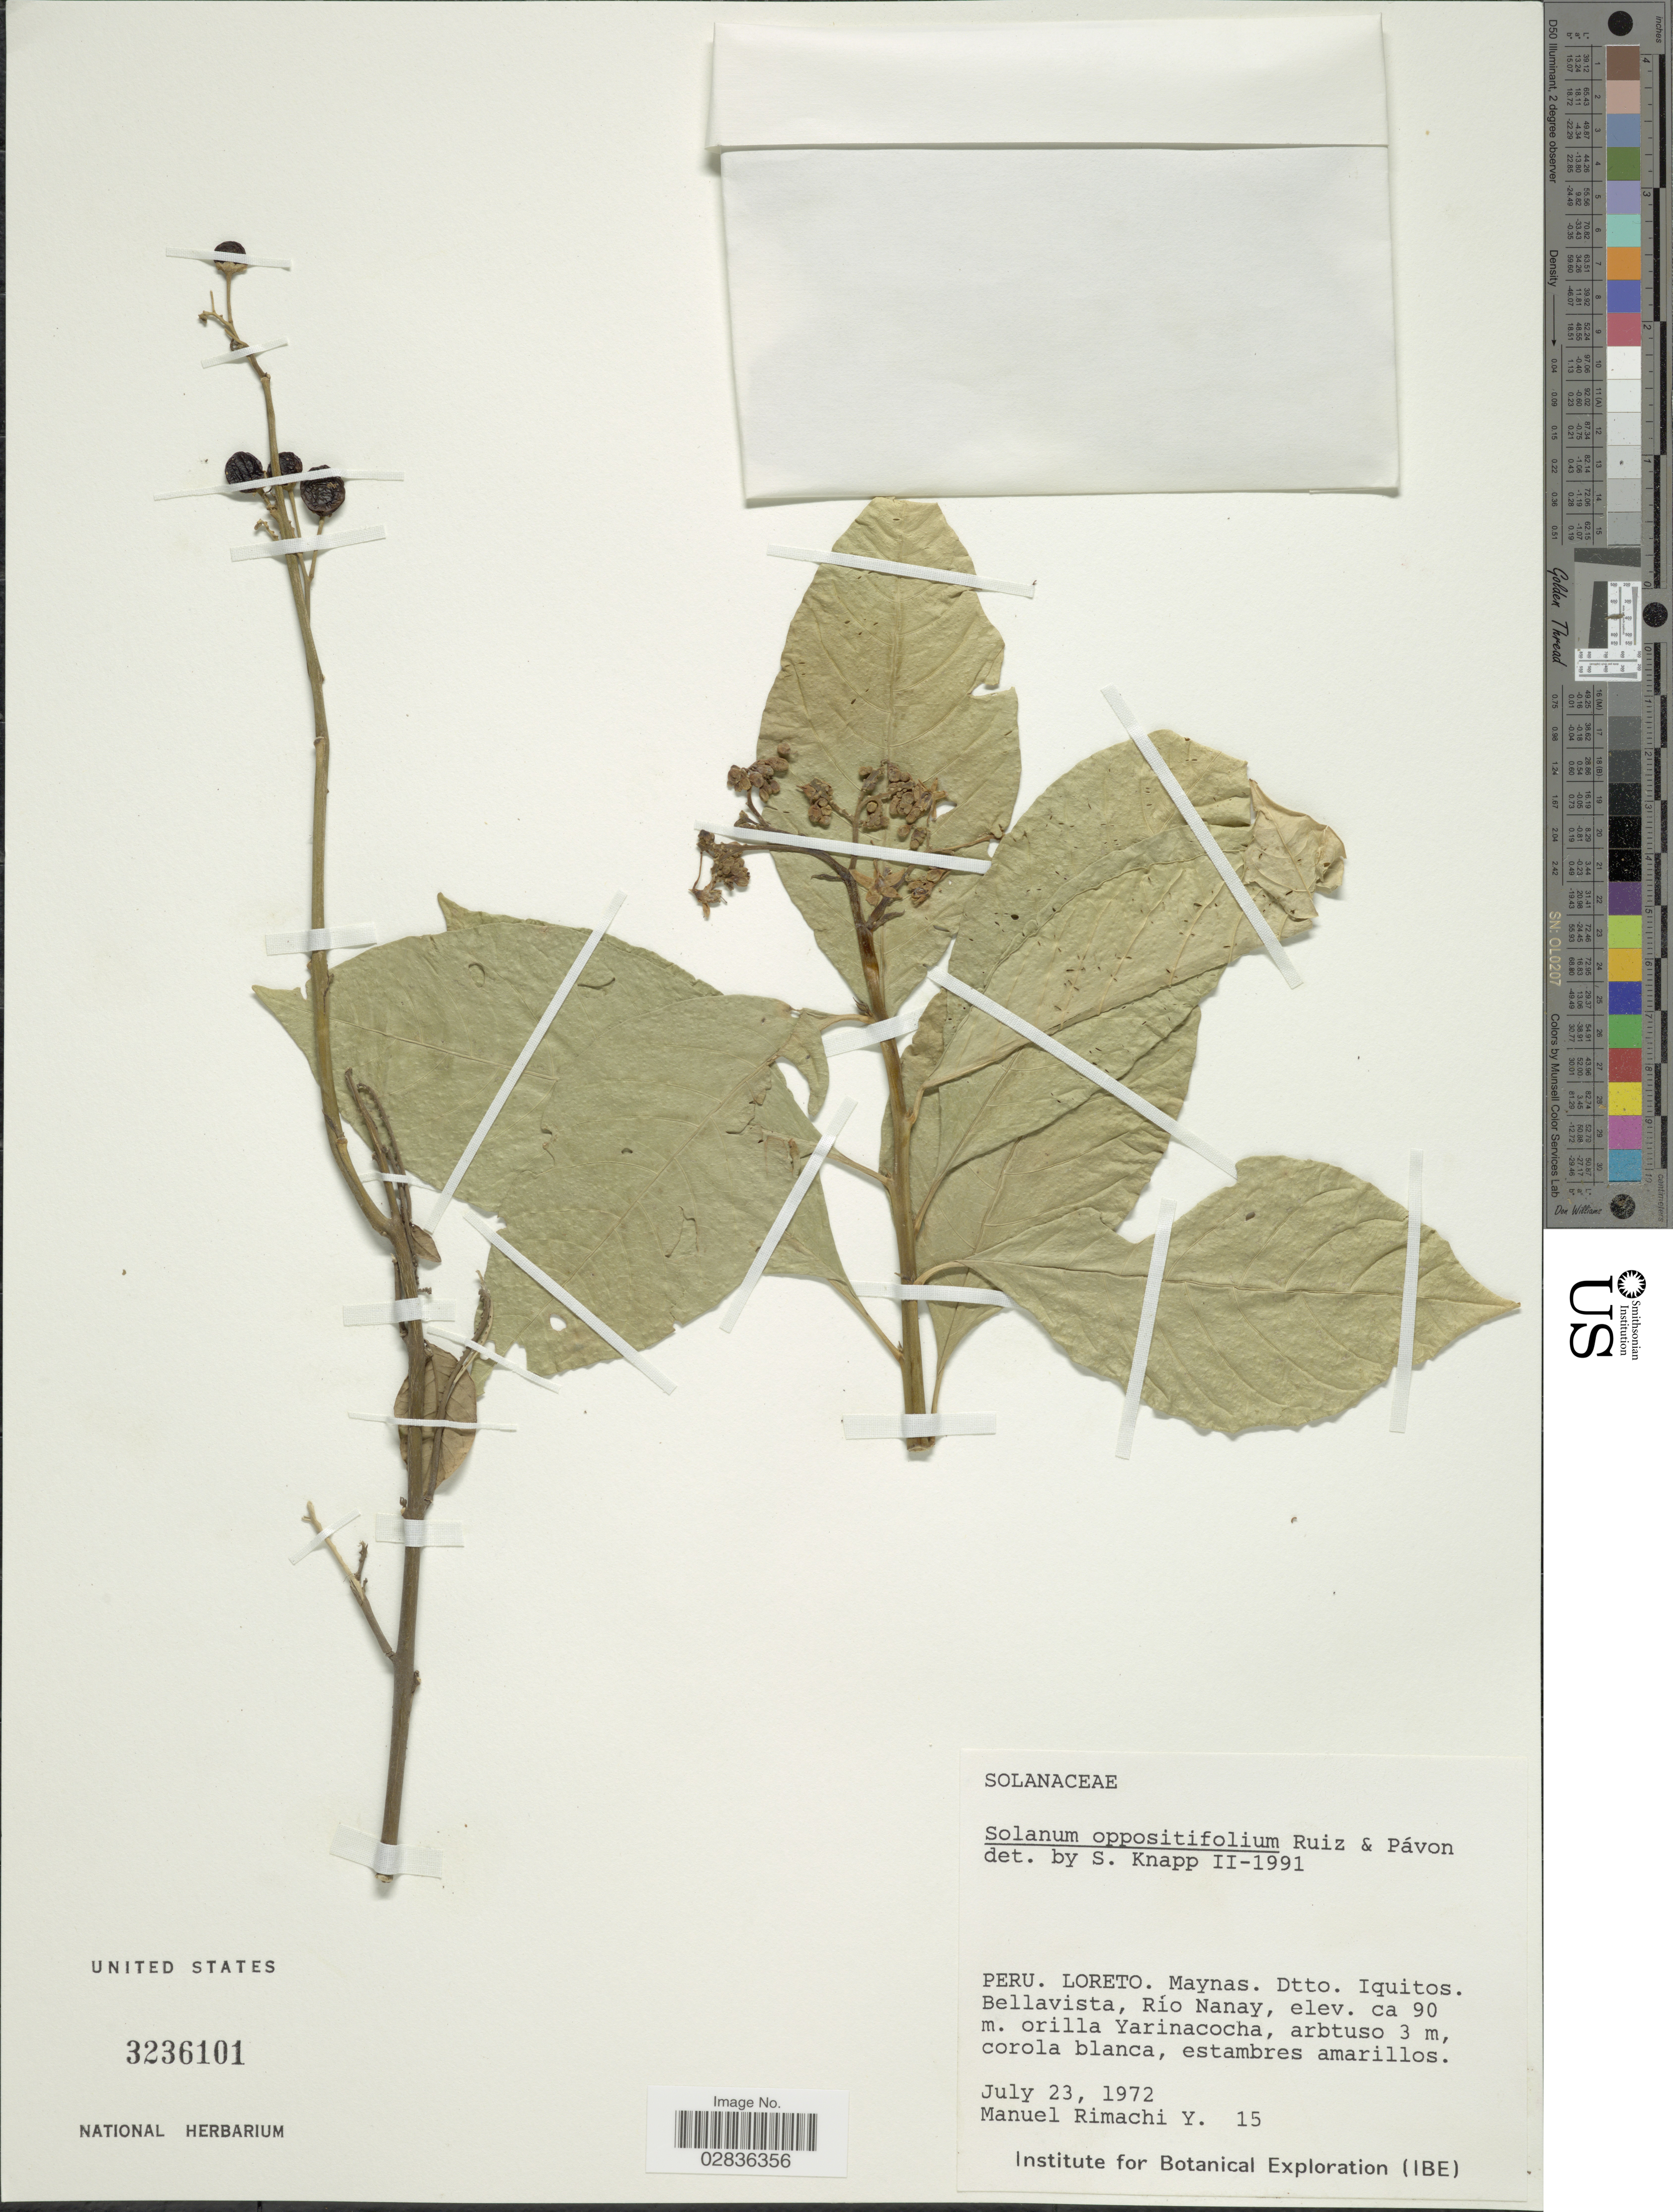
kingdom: Plantae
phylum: Tracheophyta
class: Magnoliopsida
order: Solanales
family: Solanaceae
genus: Solanum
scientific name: Solanum oppositifolium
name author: Ruiz & Pav.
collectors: M. Rimachi Y.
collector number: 15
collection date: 1972-07-23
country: Peru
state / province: Loreto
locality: Loreto. Maynas. Dtto. Iquitos. Bellavista, Río Nanay, orilla Yarinacocha.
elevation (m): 90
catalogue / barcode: US 3236101